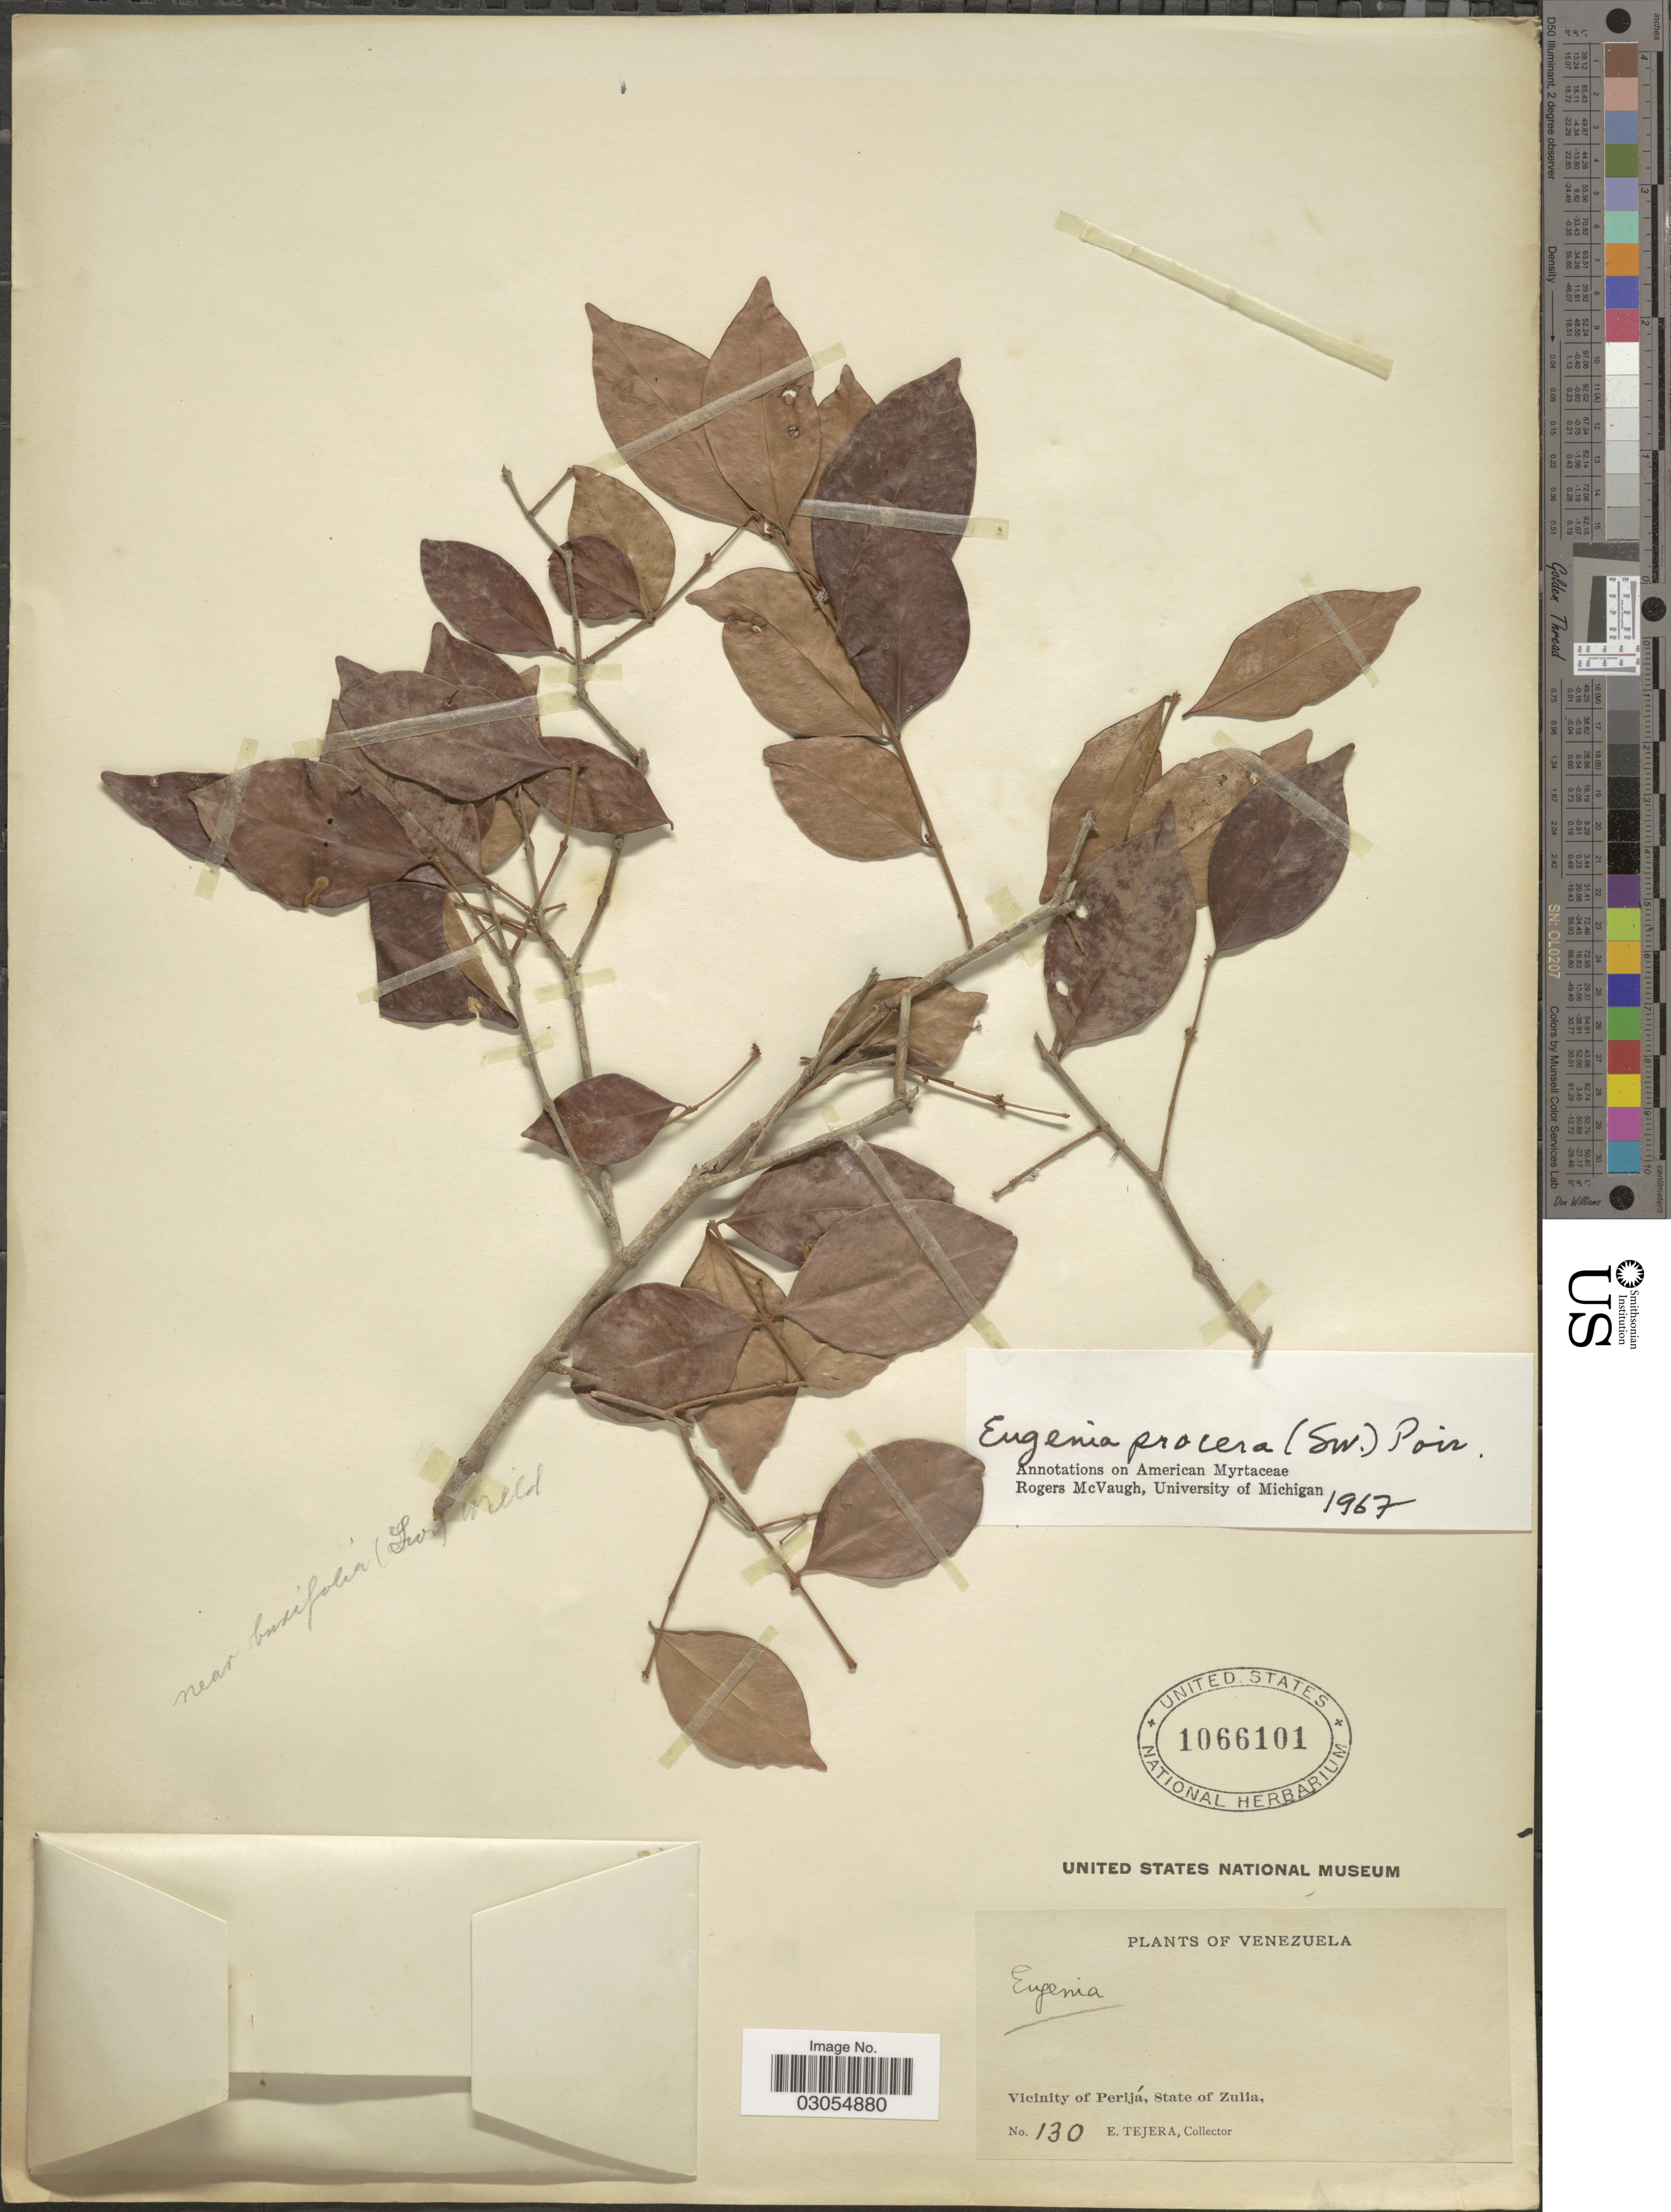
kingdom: Plantae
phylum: Tracheophyta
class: Magnoliopsida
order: Myrtales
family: Myrtaceae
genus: Eugenia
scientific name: Eugenia procera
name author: (Sw.) Poir.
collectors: E. Tejera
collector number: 130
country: Venezuela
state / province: Zulia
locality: Vicinity of Perijá.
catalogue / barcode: US 1066101